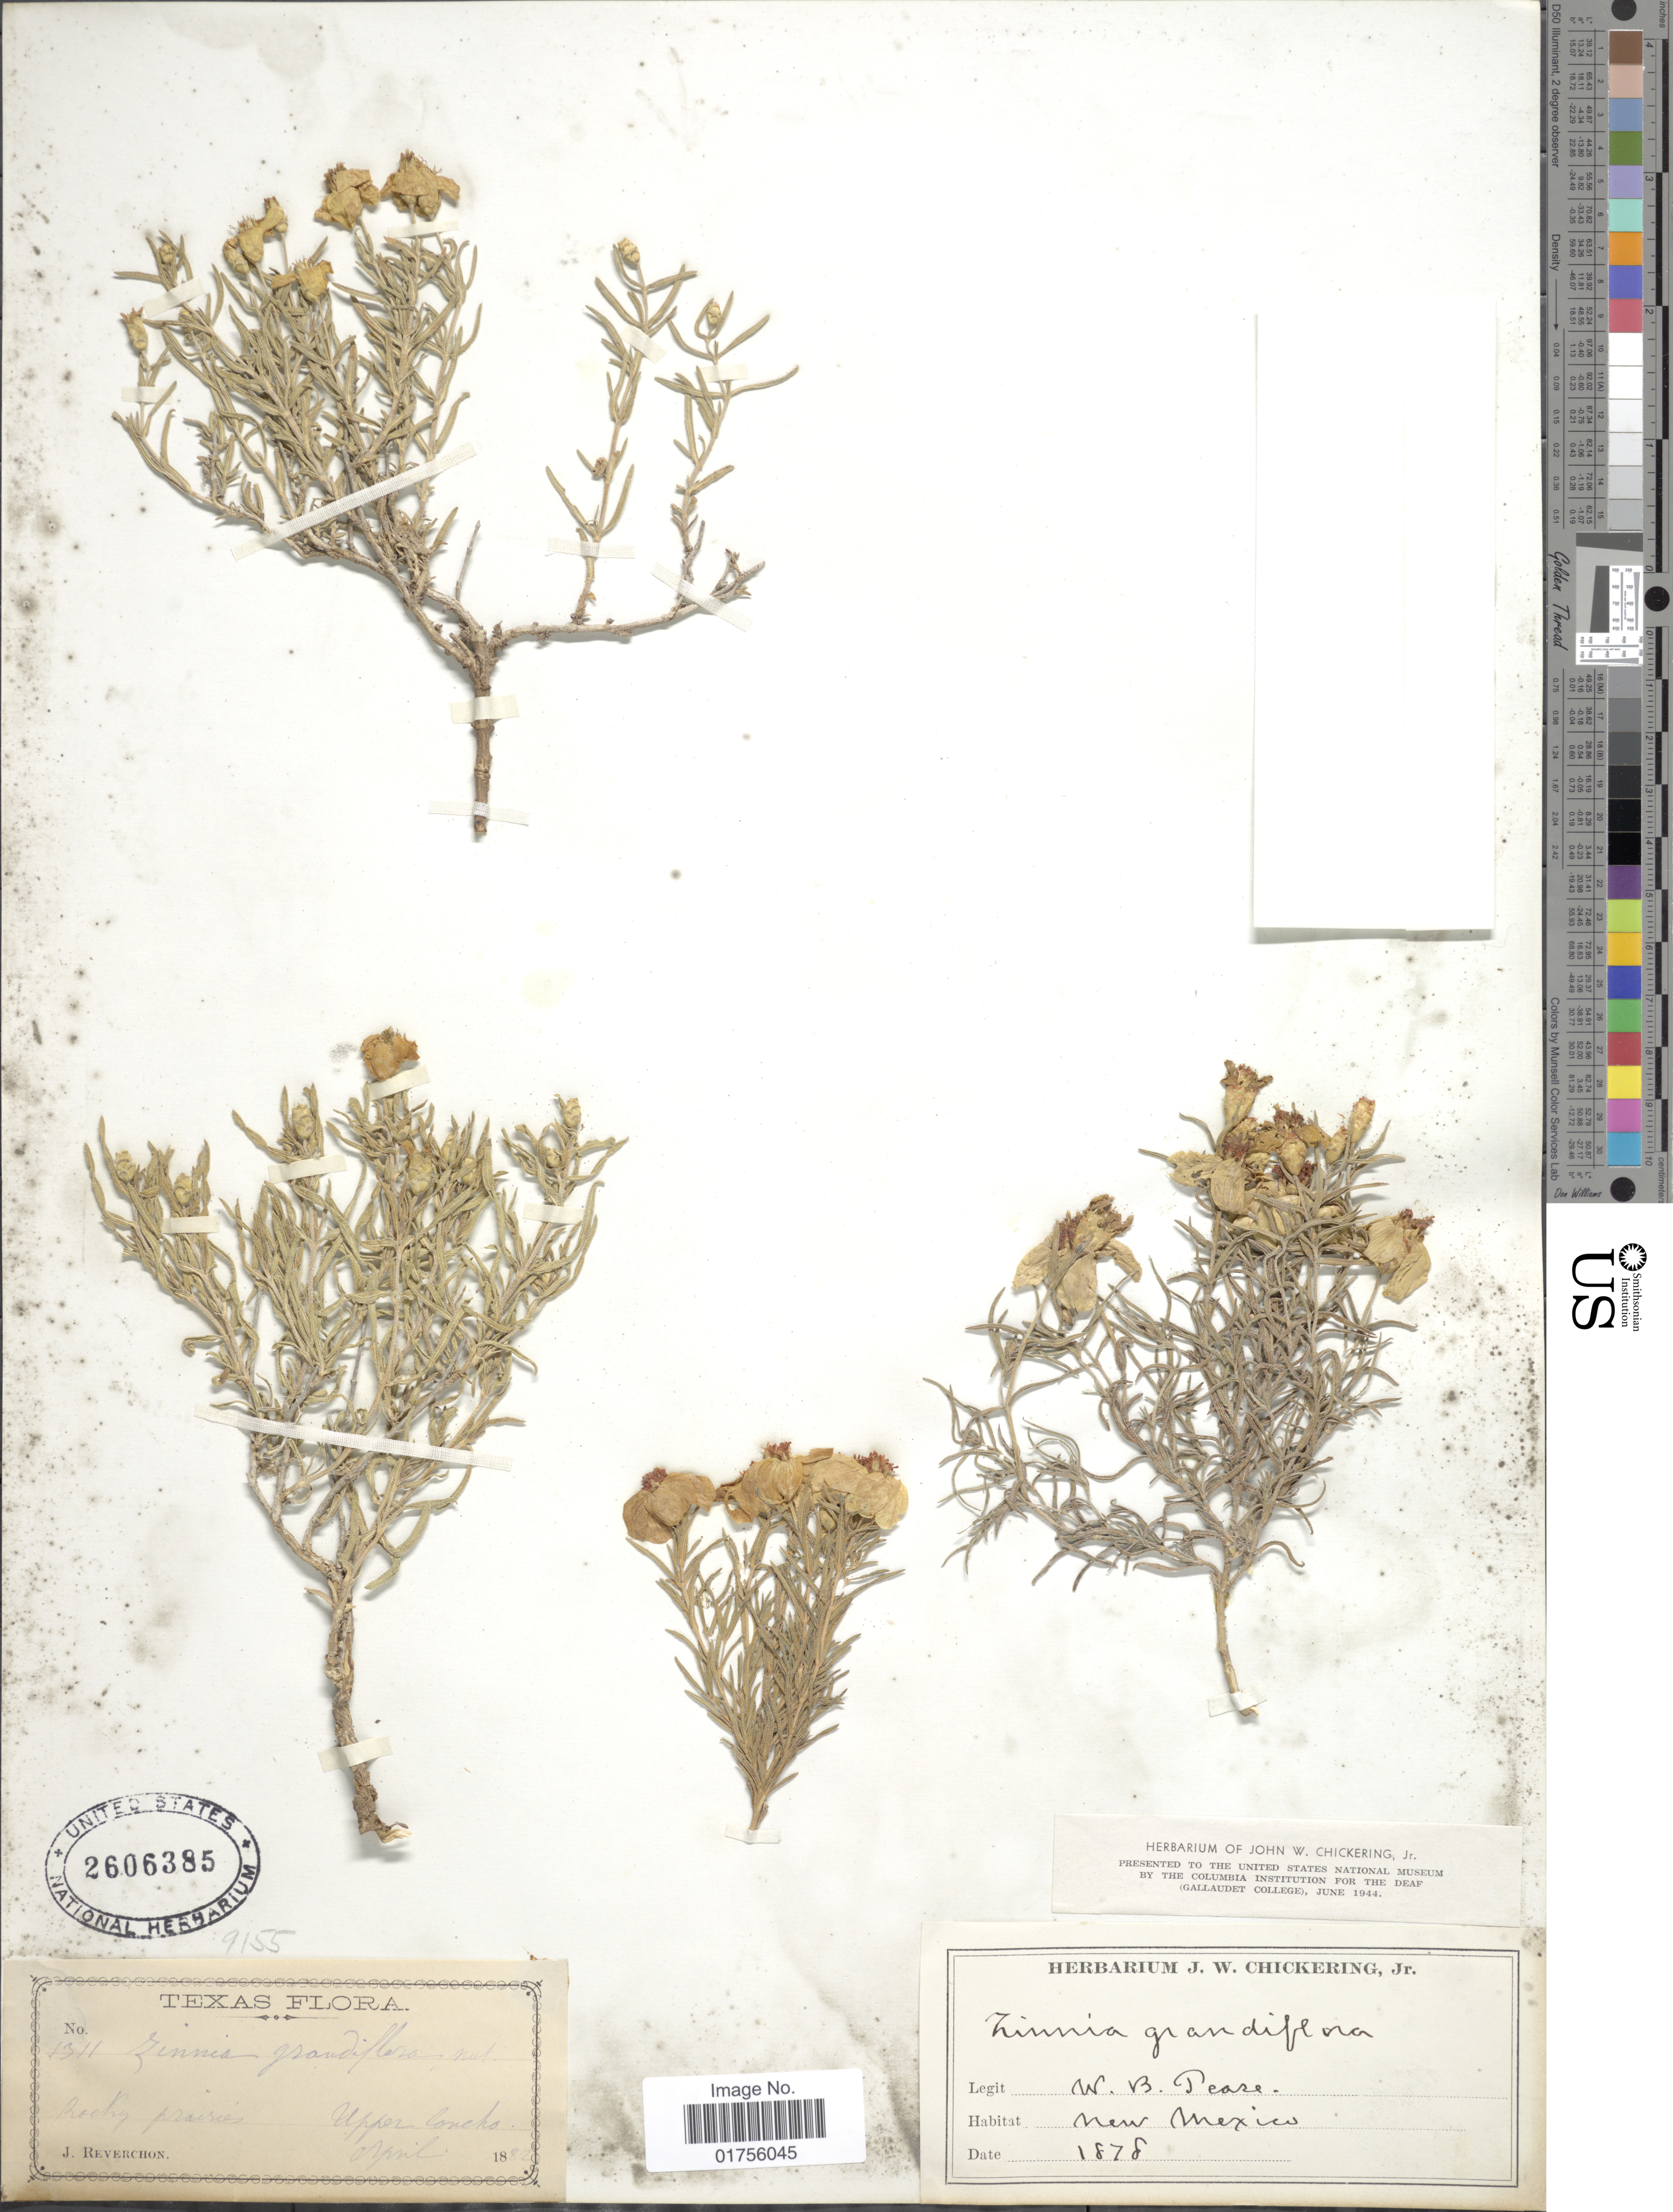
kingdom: Plantae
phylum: Tracheophyta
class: Magnoliopsida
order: Asterales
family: Asteraceae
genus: Zinnia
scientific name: Zinnia grandiflora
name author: Nutt.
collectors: J. Reverchon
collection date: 1887-04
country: United States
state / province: New Mexico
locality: Rocky prairies, Upper Concho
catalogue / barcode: US 2606385